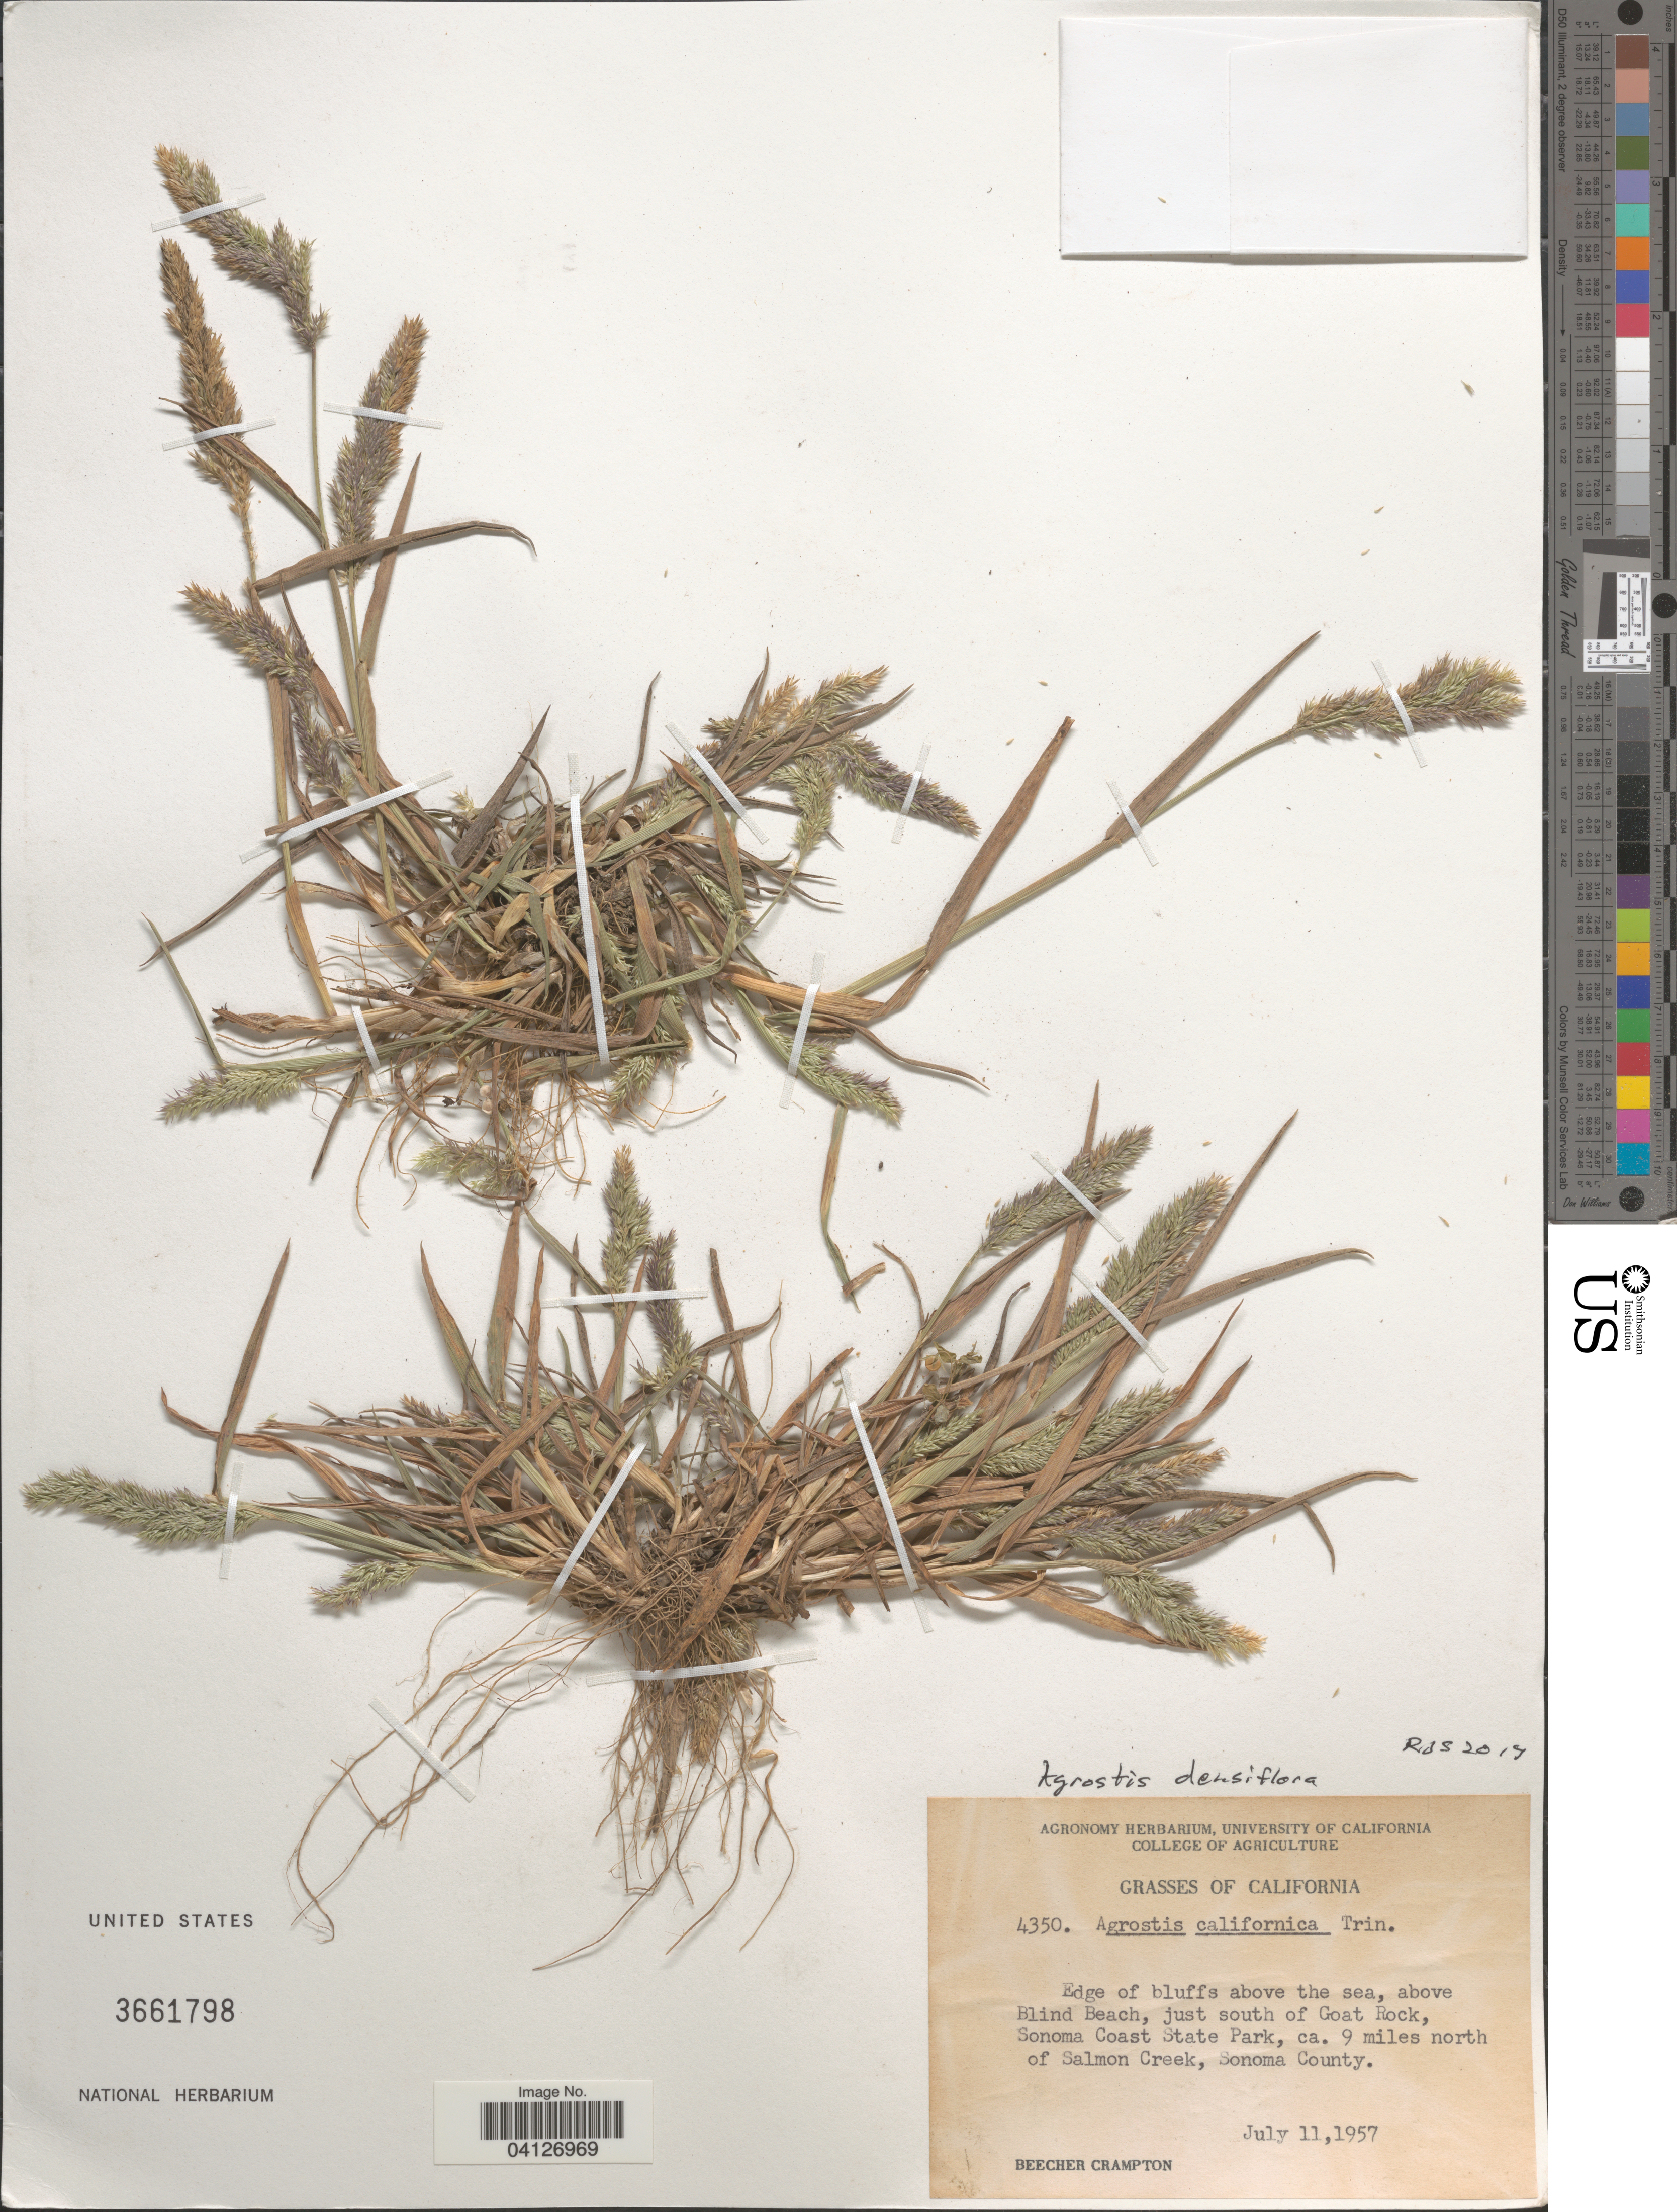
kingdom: Plantae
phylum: Tracheophyta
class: Liliopsida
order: Poales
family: Poaceae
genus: Agrostis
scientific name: Agrostis californica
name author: Trin.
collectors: B. Crampton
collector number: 4350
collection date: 1957-07-11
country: United States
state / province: California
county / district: Sonoma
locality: Edge of bluffs above the sea, above Blind Beach, just south of Goat Rock, Sonoma Coast State Park, ca. 9 miles north of Salmon Creek, Sonoma County.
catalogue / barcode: US 3661798